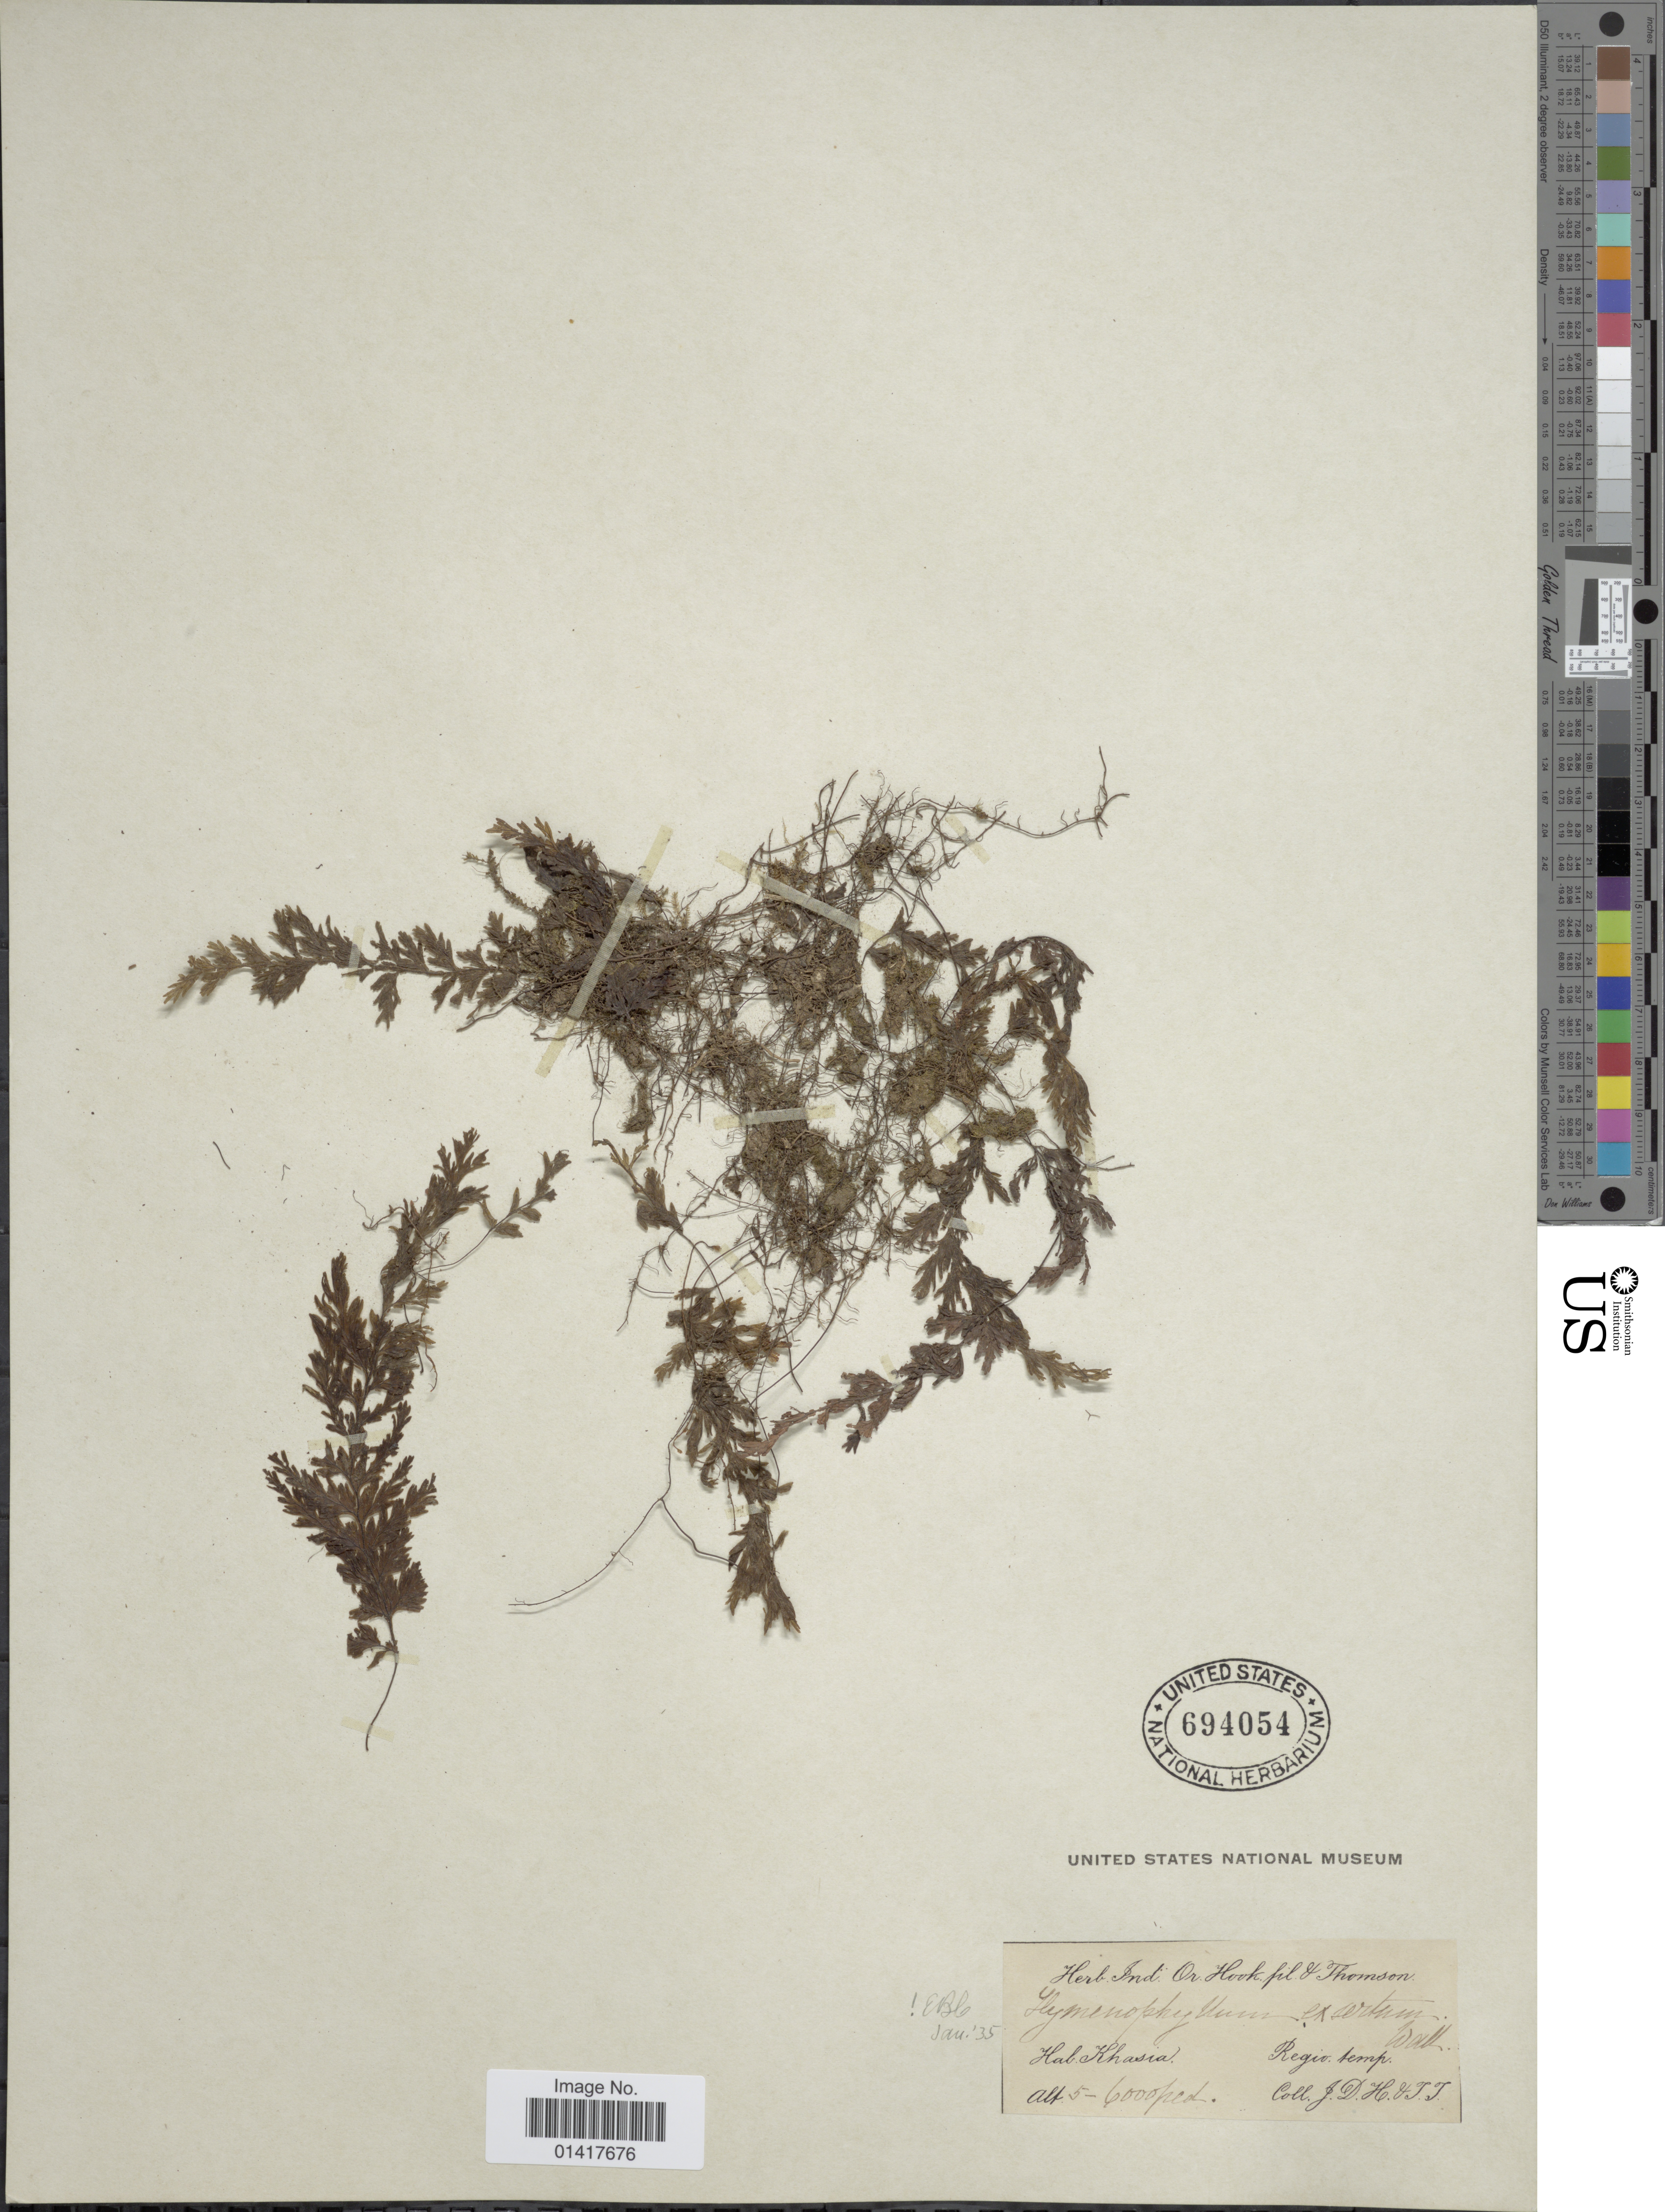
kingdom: Plantae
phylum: Tracheophyta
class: Polypodiopsida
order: Hymenophyllales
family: Hymenophyllaceae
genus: Hymenophyllum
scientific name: Hymenophyllum exsertum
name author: Wall. ex Hook.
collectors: J. D. Hooker & T. Thomson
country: India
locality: Khasia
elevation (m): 1524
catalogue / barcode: US 694054